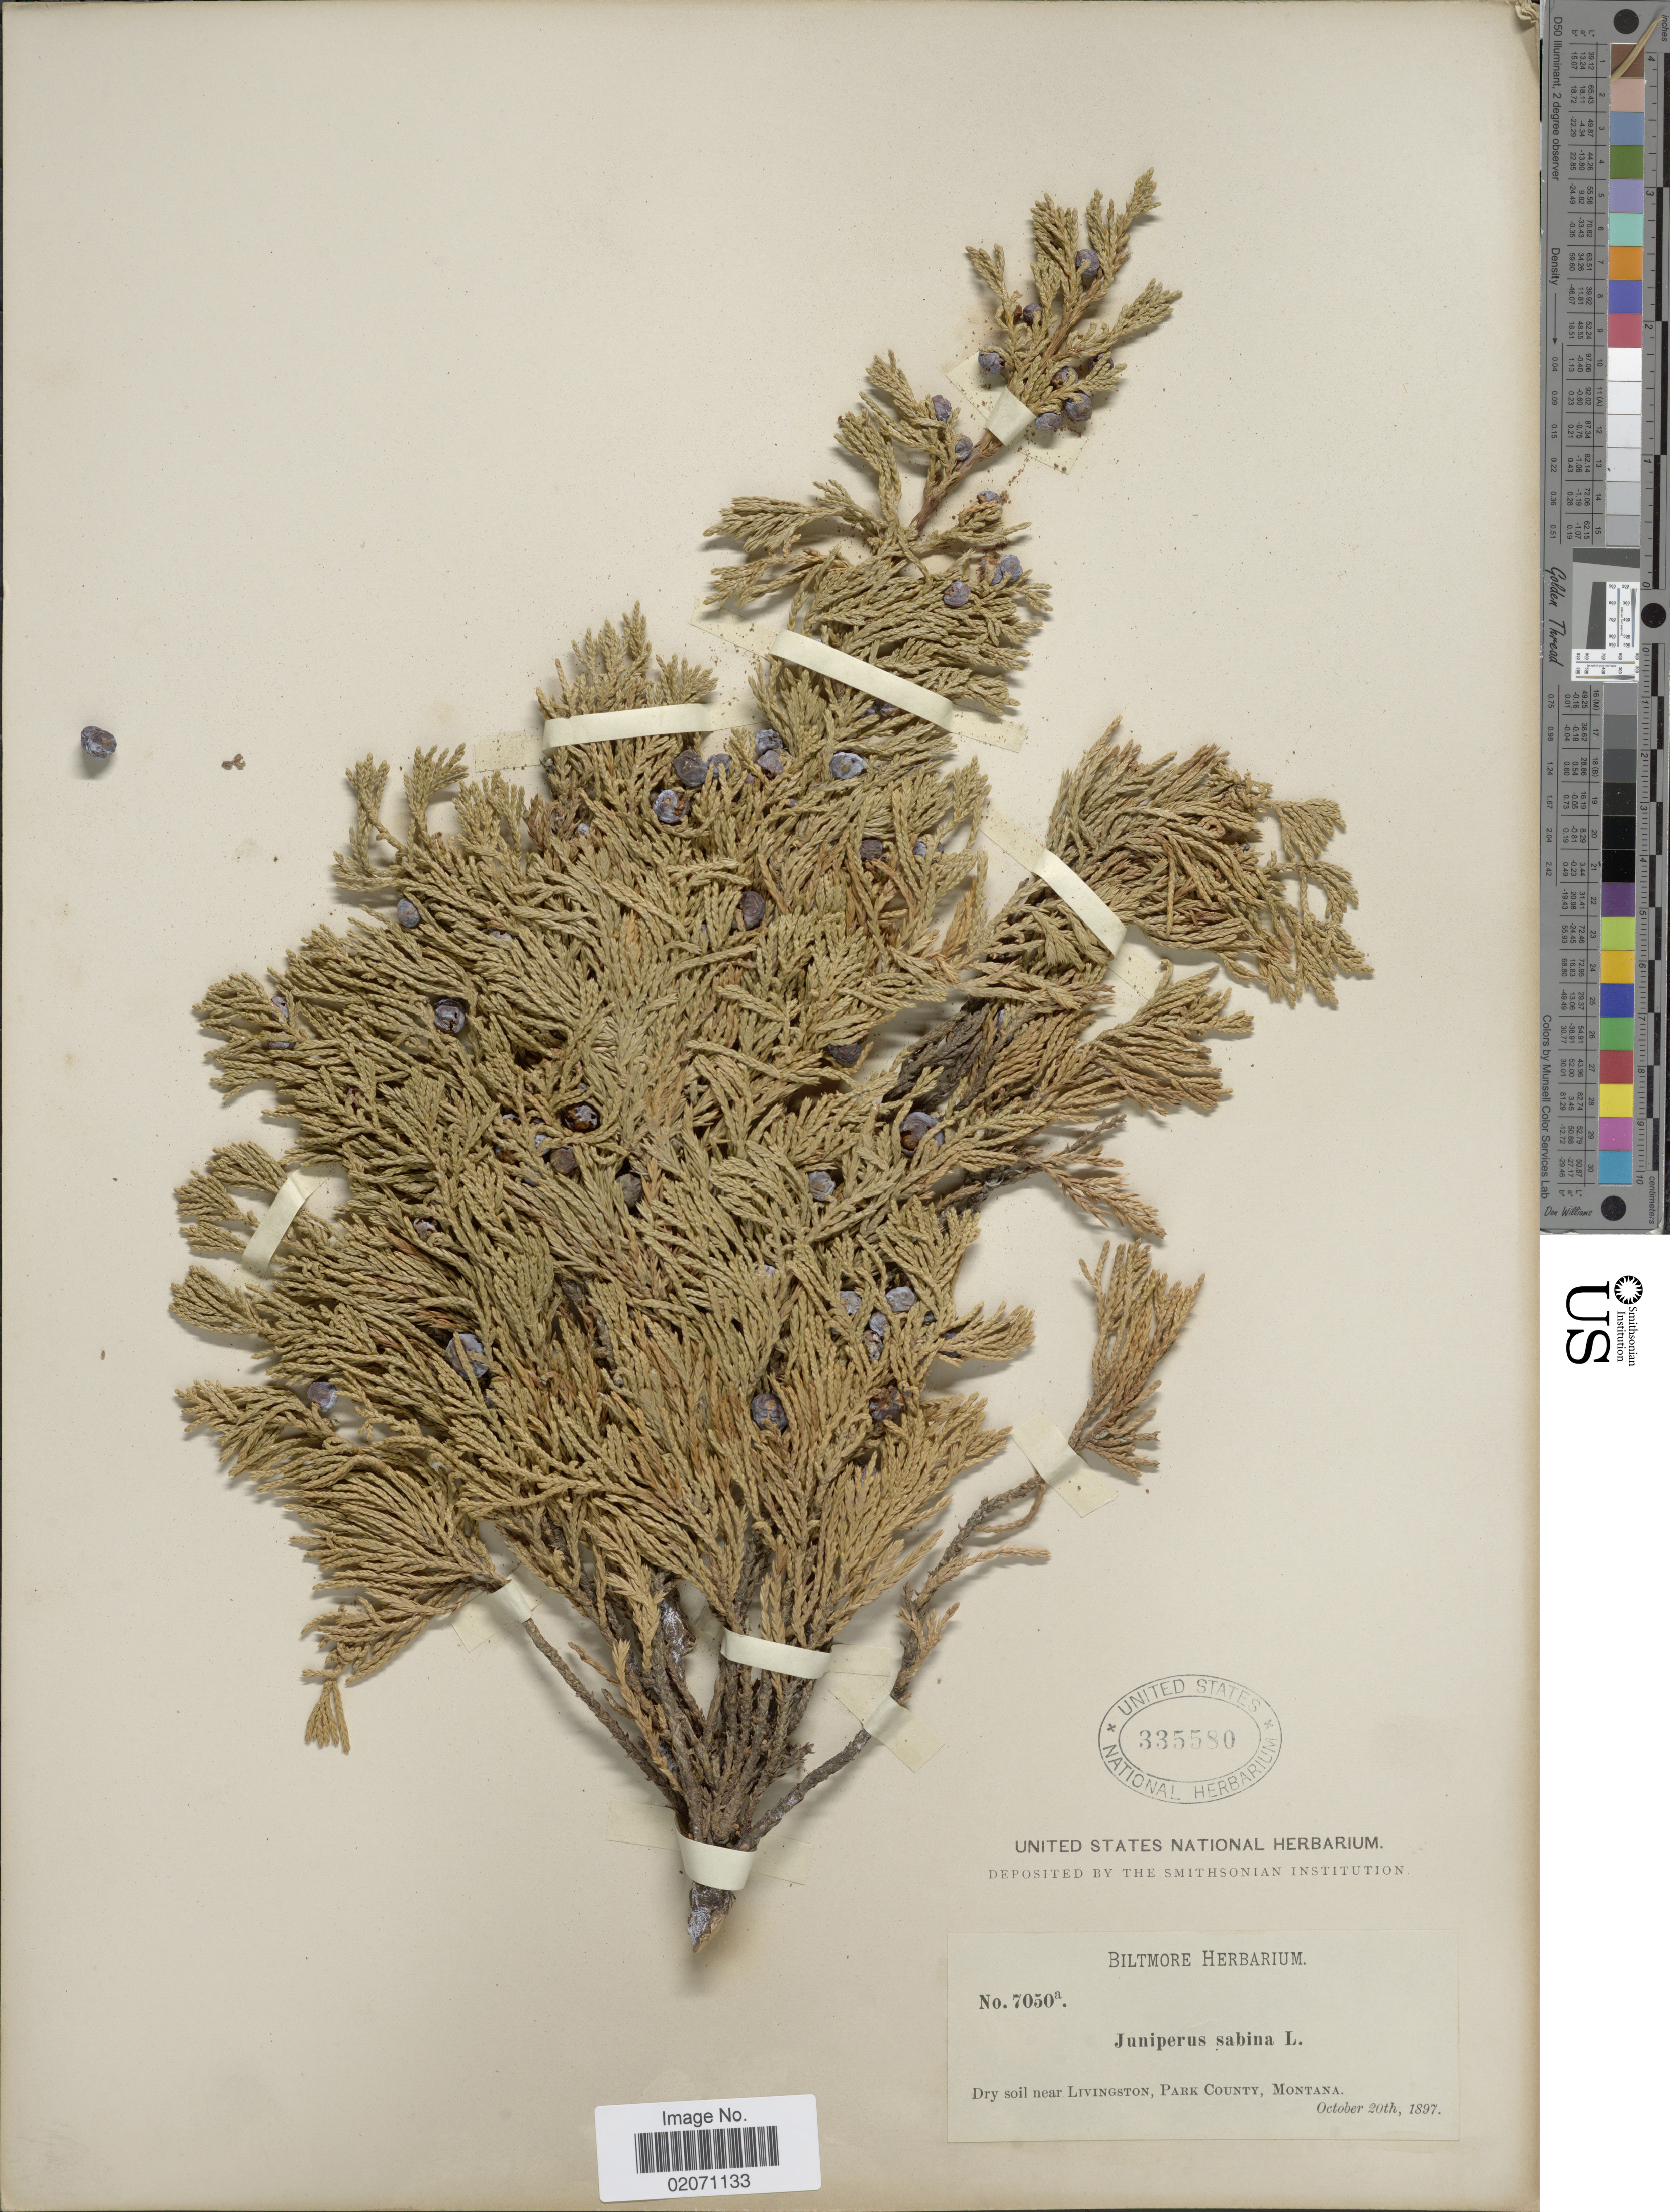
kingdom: Plantae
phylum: Tracheophyta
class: Pinopsida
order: Pinales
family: Cupressaceae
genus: Juniperus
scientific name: Juniperus horizontalis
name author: Moench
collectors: ex herb. Biltmore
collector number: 7050a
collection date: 1897-10-20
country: United States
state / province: Montana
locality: Livingston, Park County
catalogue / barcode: US 335580